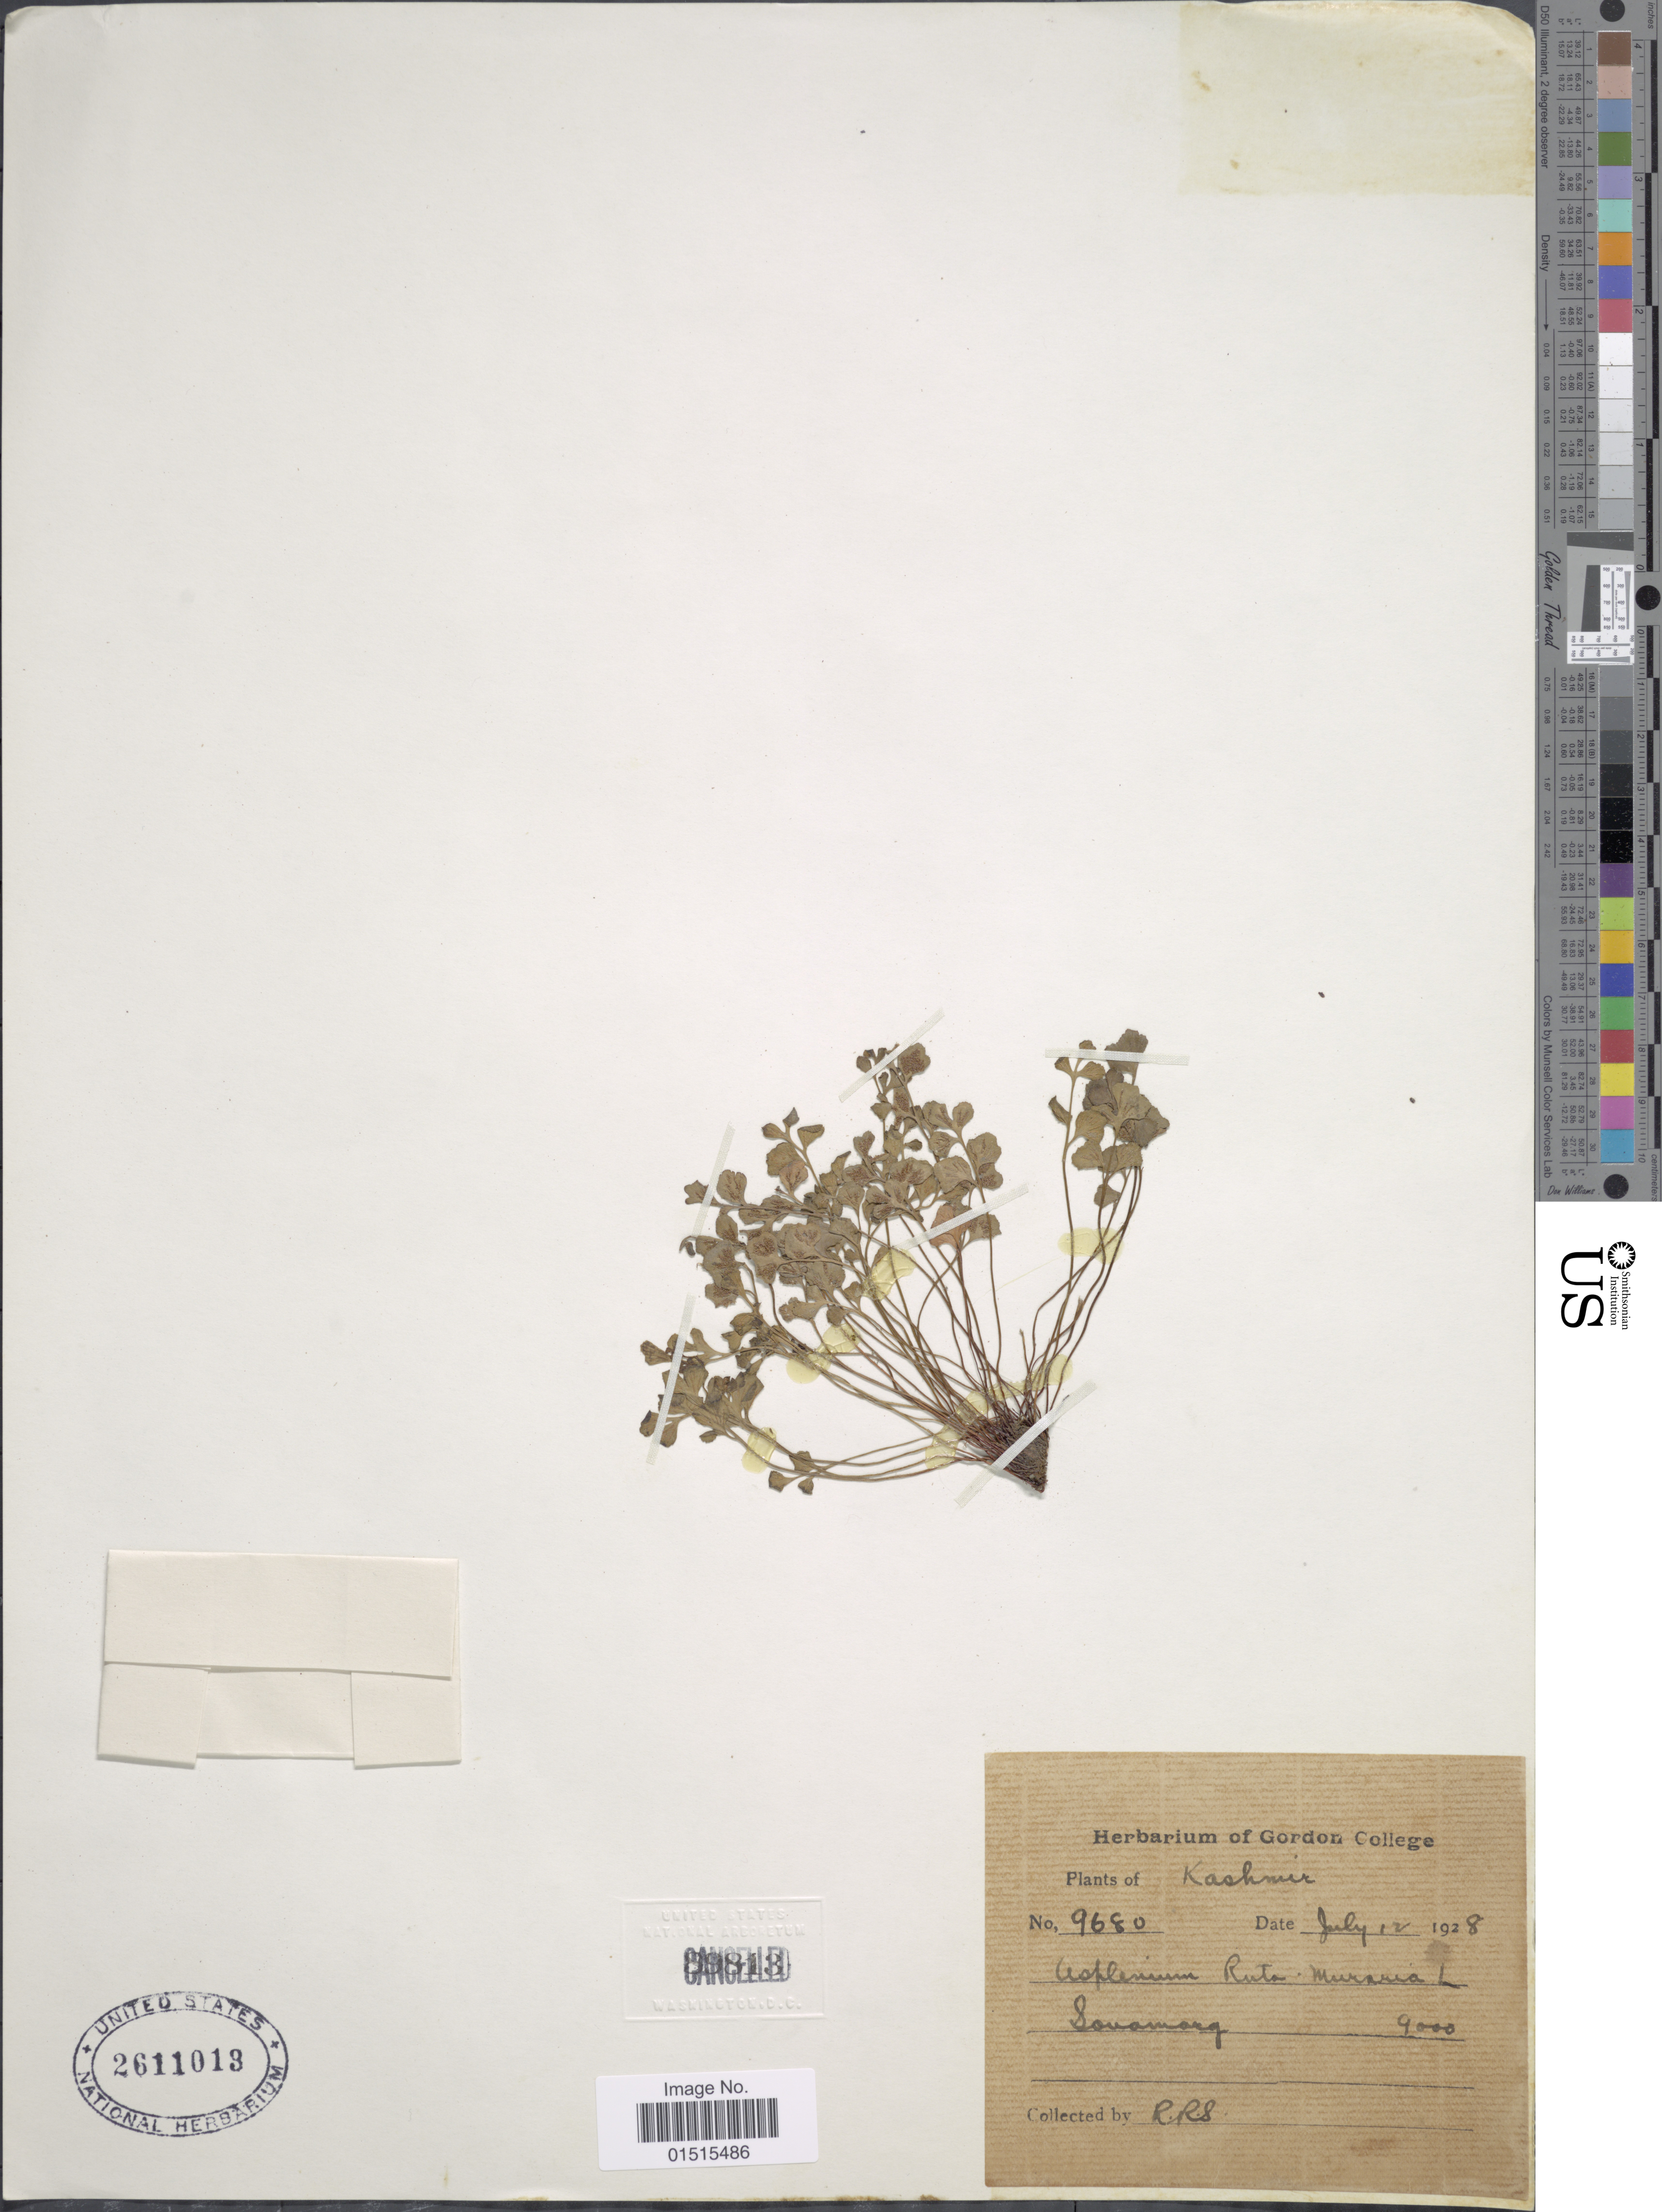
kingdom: Plantae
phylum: Tracheophyta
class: Polypodiopsida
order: Polypodiales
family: Aspleniaceae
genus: Asplenium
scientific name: Asplenium ruta-muraria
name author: L.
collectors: R. R. Stewart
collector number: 9680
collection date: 1928-07-12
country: India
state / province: Jammu and Kashmir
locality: Kashmir, Sonamarg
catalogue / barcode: US 2611013